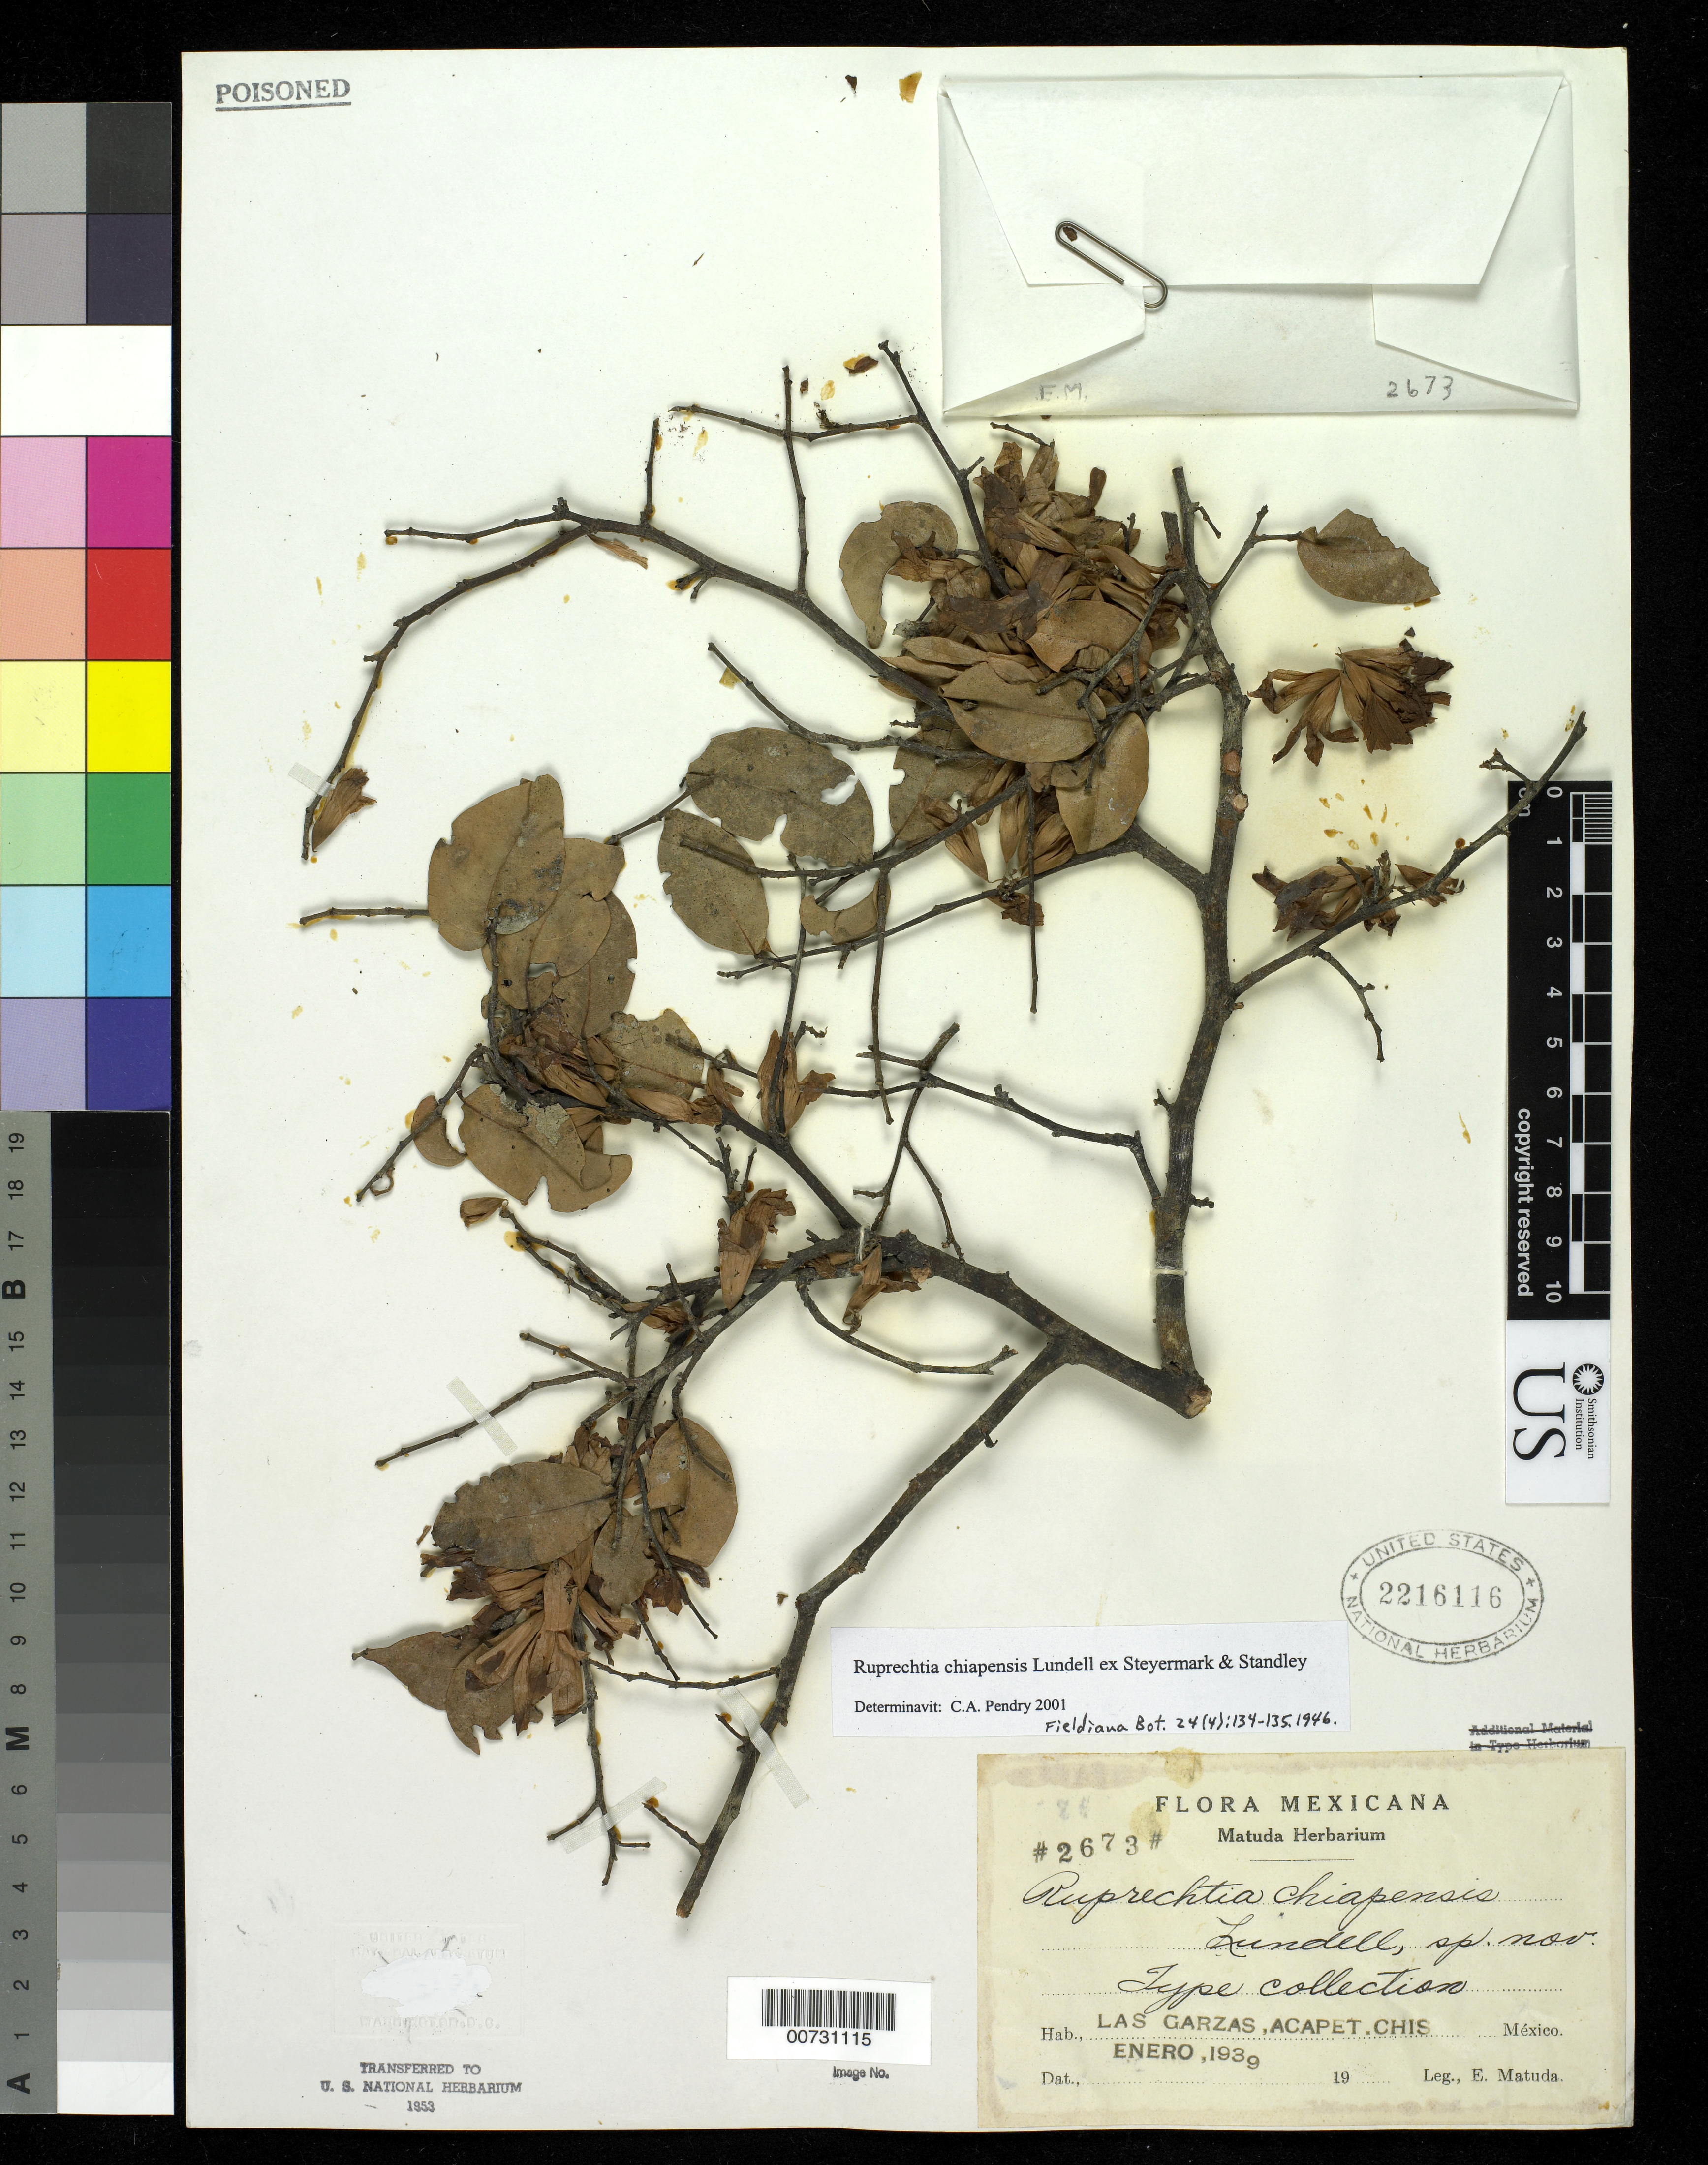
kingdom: Plantae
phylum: Tracheophyta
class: Magnoliopsida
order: Caryophyllales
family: Polygonaceae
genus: Ruprechtia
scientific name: Ruprechtia chiapensis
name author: Lundell ex Standl. & Steyerm.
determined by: Pendry, C. A.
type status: Isotype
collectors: E. Matuda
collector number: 2673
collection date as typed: Jan 1939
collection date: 1939-01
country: Mexico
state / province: Chiapas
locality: Las Garzas, Acapet, Chis.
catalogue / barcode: US 2216116